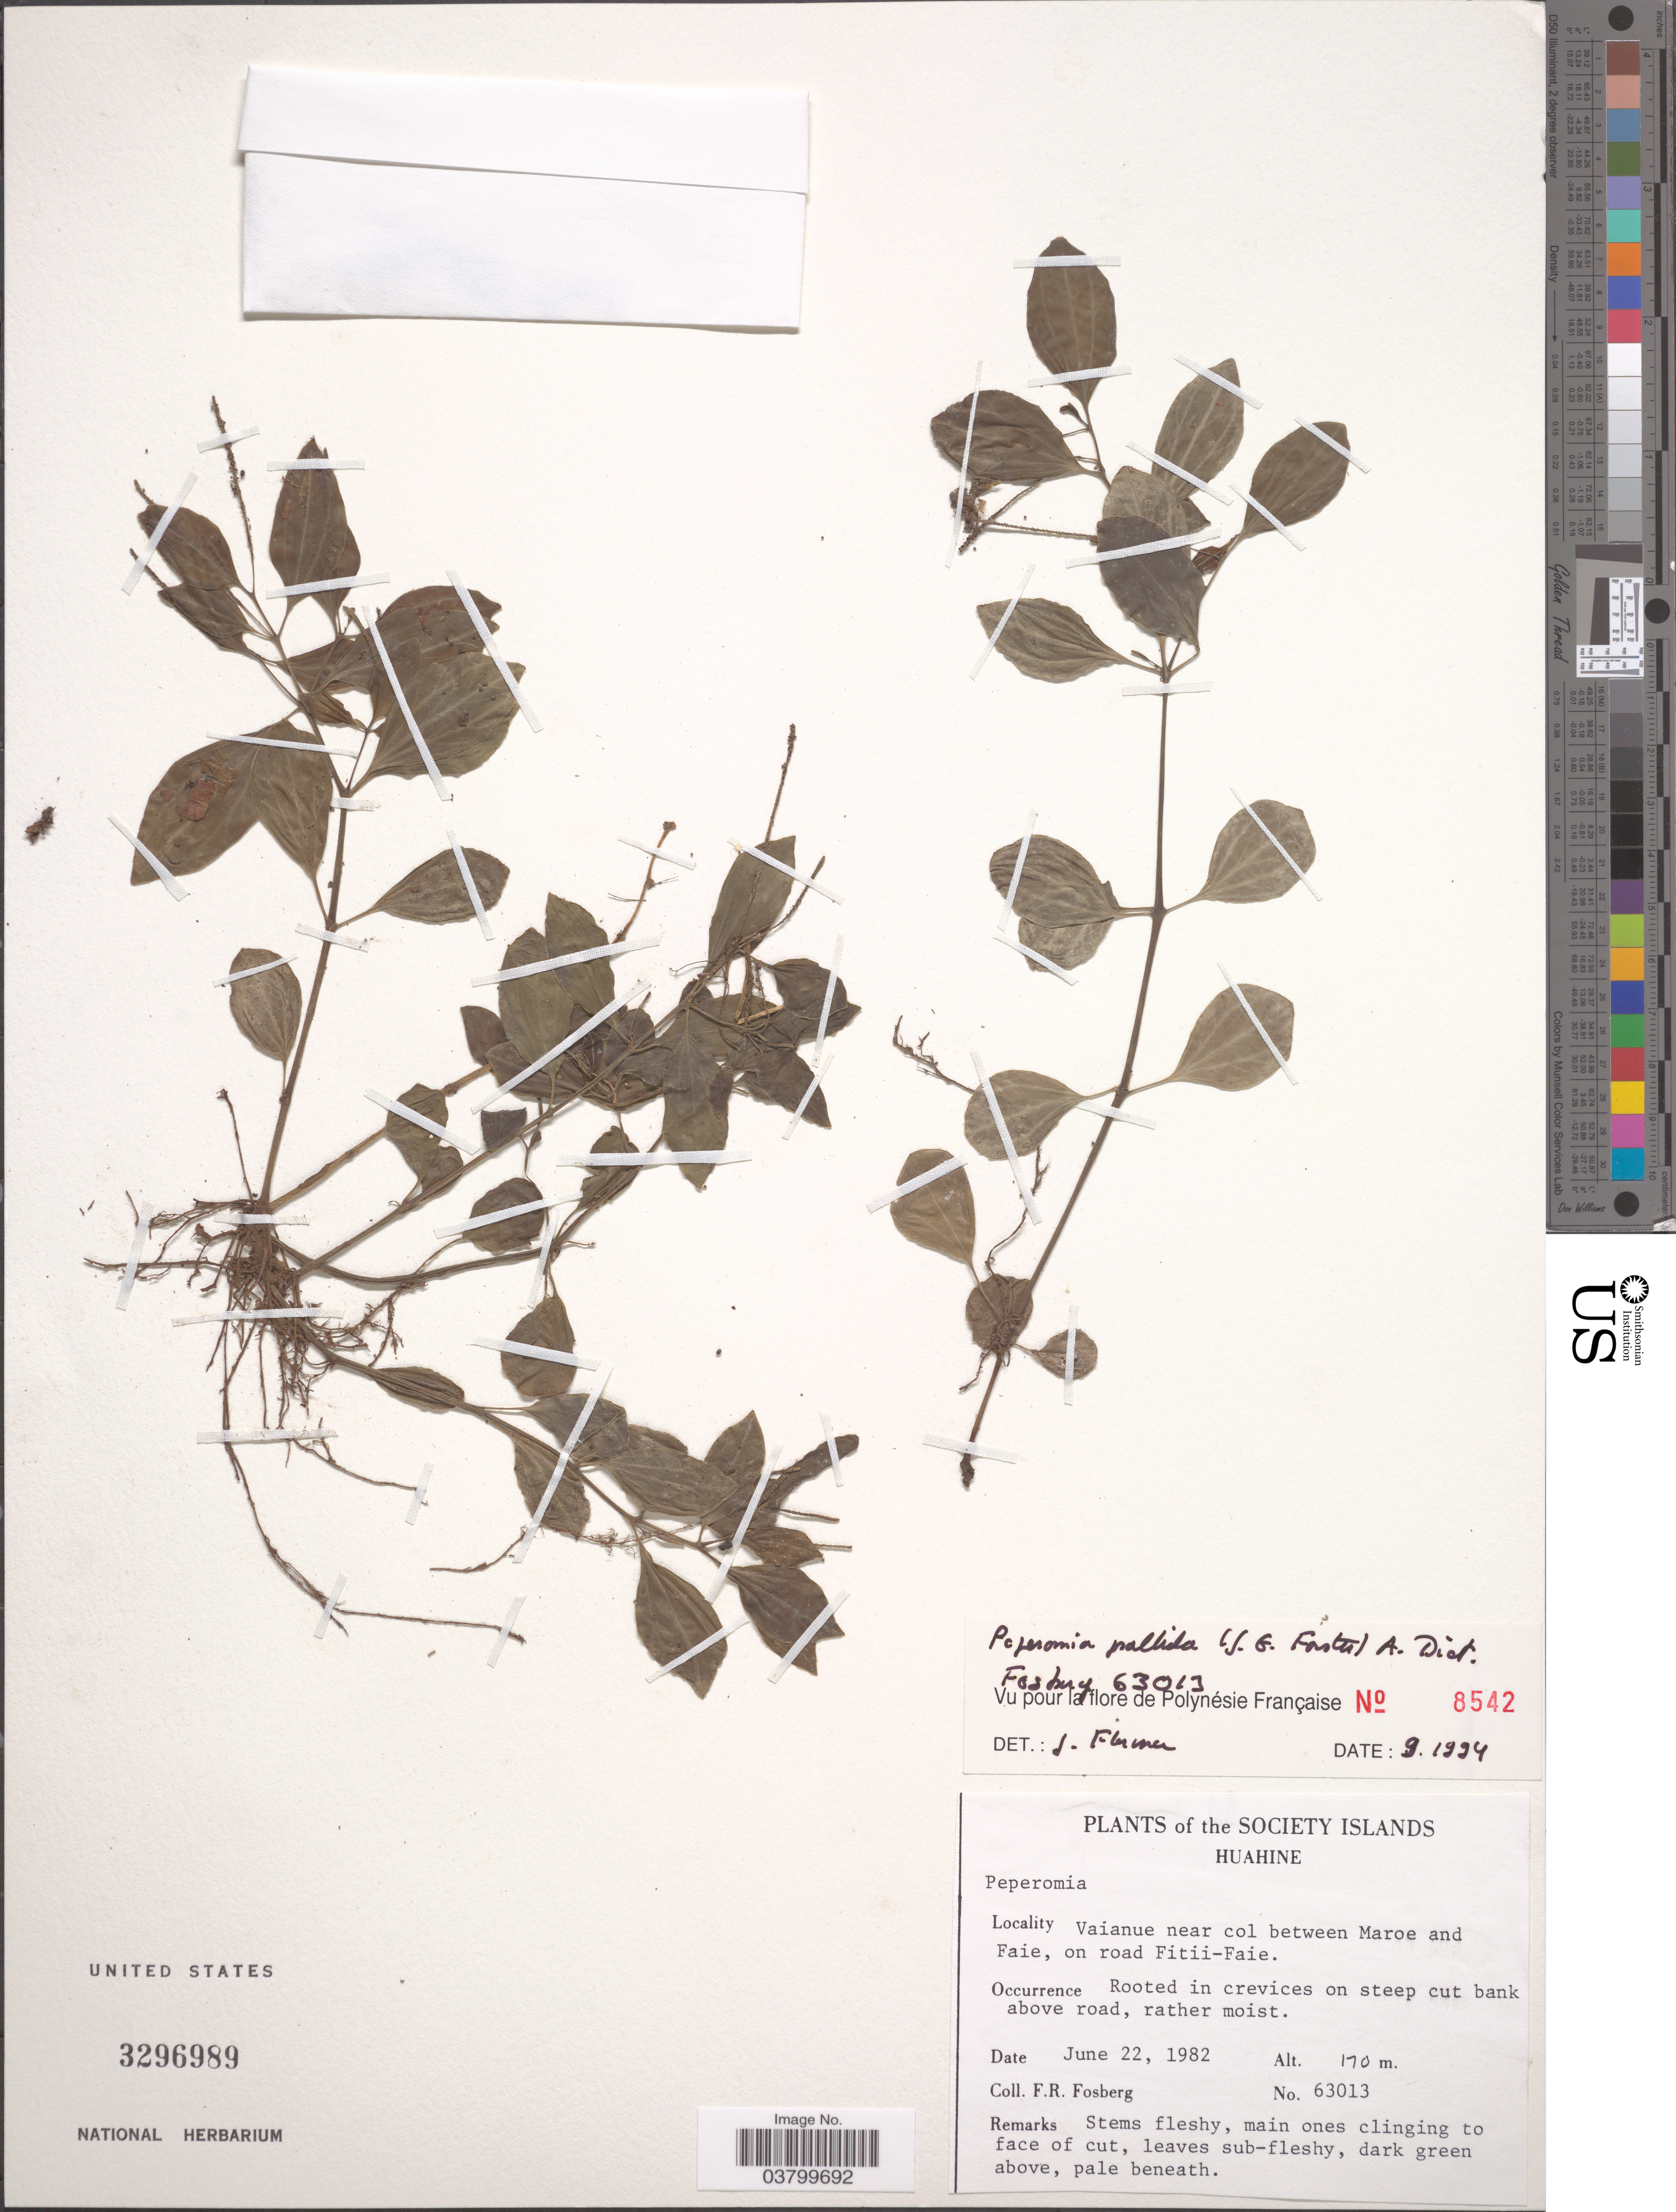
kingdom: Plantae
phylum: Tracheophyta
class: Magnoliopsida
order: Piperales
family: Piperaceae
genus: Peperomia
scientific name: Peperomia pallida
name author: (G. Forst.) Dietr.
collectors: F. R. Fosberg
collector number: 63013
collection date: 1982-06-22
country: French Polynesia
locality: The Society Islands. Huahine. Vaianue near col between Maroe and Faie, on road Fitii-Faie. On steep cut bank above road.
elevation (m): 170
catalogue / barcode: US 3296989